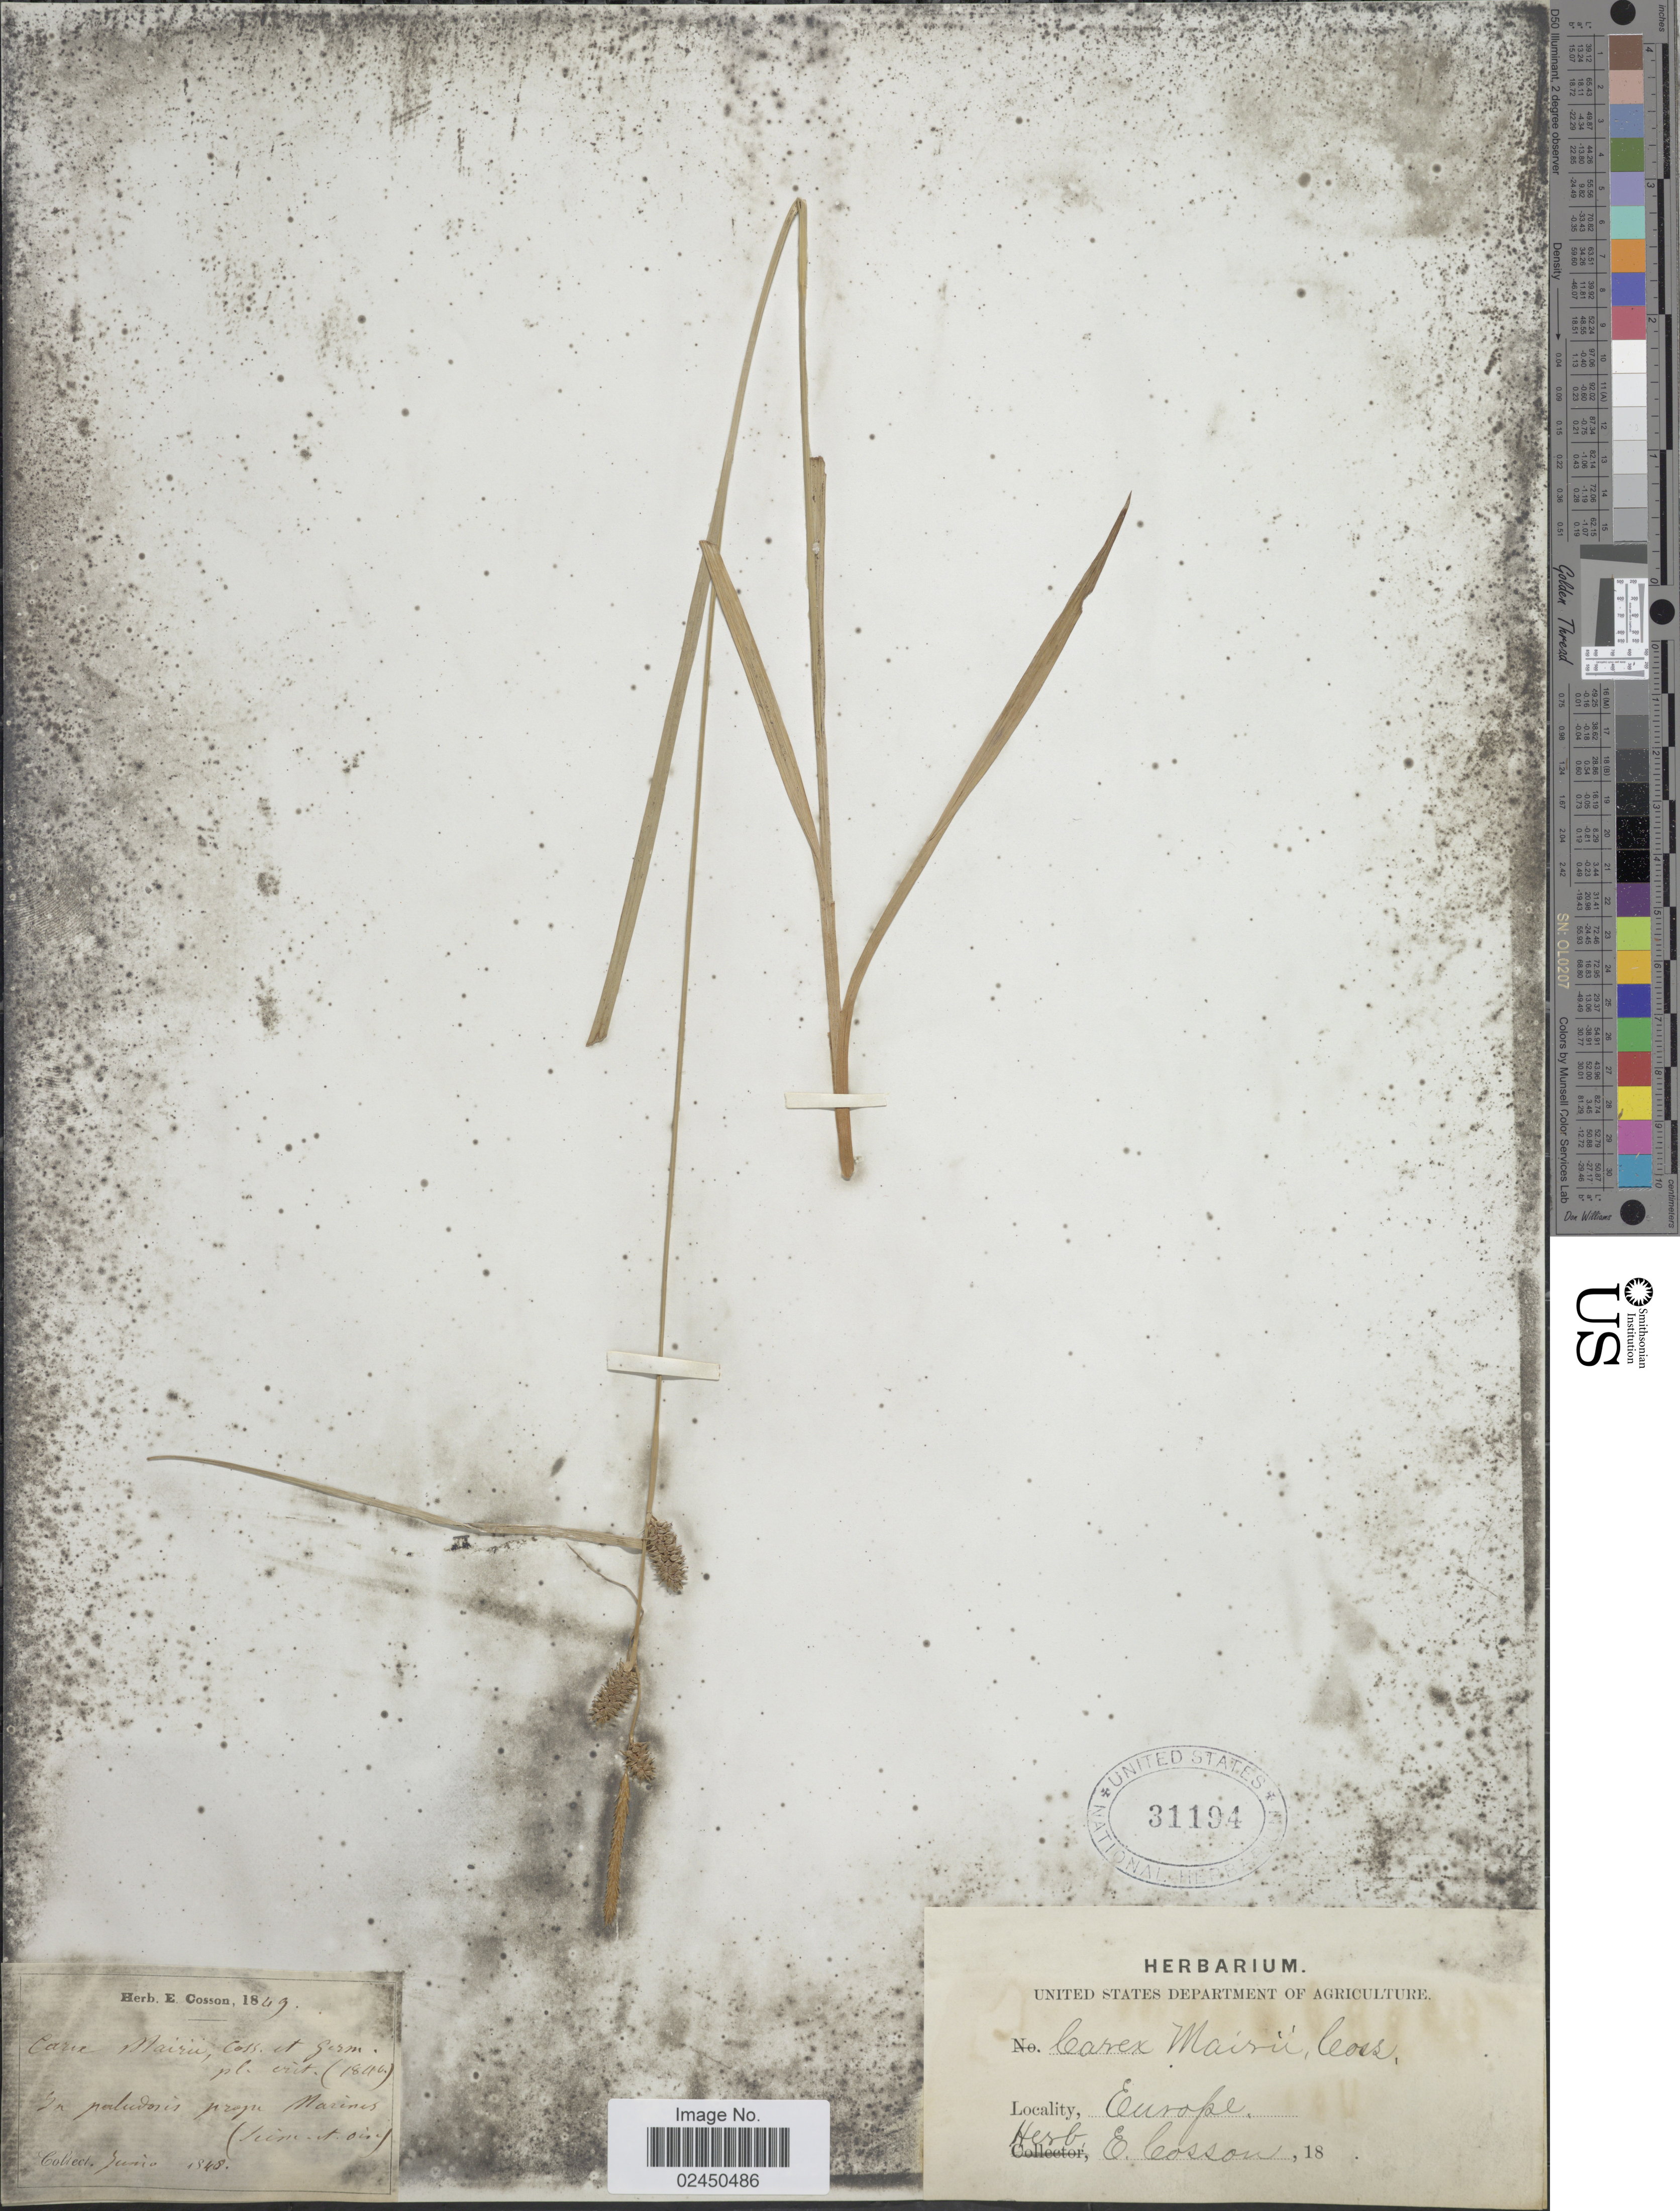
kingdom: Plantae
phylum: Tracheophyta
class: Liliopsida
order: Poales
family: Cyperaceae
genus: Carex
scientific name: Carex mairei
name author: Coss. & Germ.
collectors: ex herb. Cosson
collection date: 1848-06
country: France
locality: In paludores prope Marines (Srim-t-oin) Europe [interpreted]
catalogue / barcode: US 31194